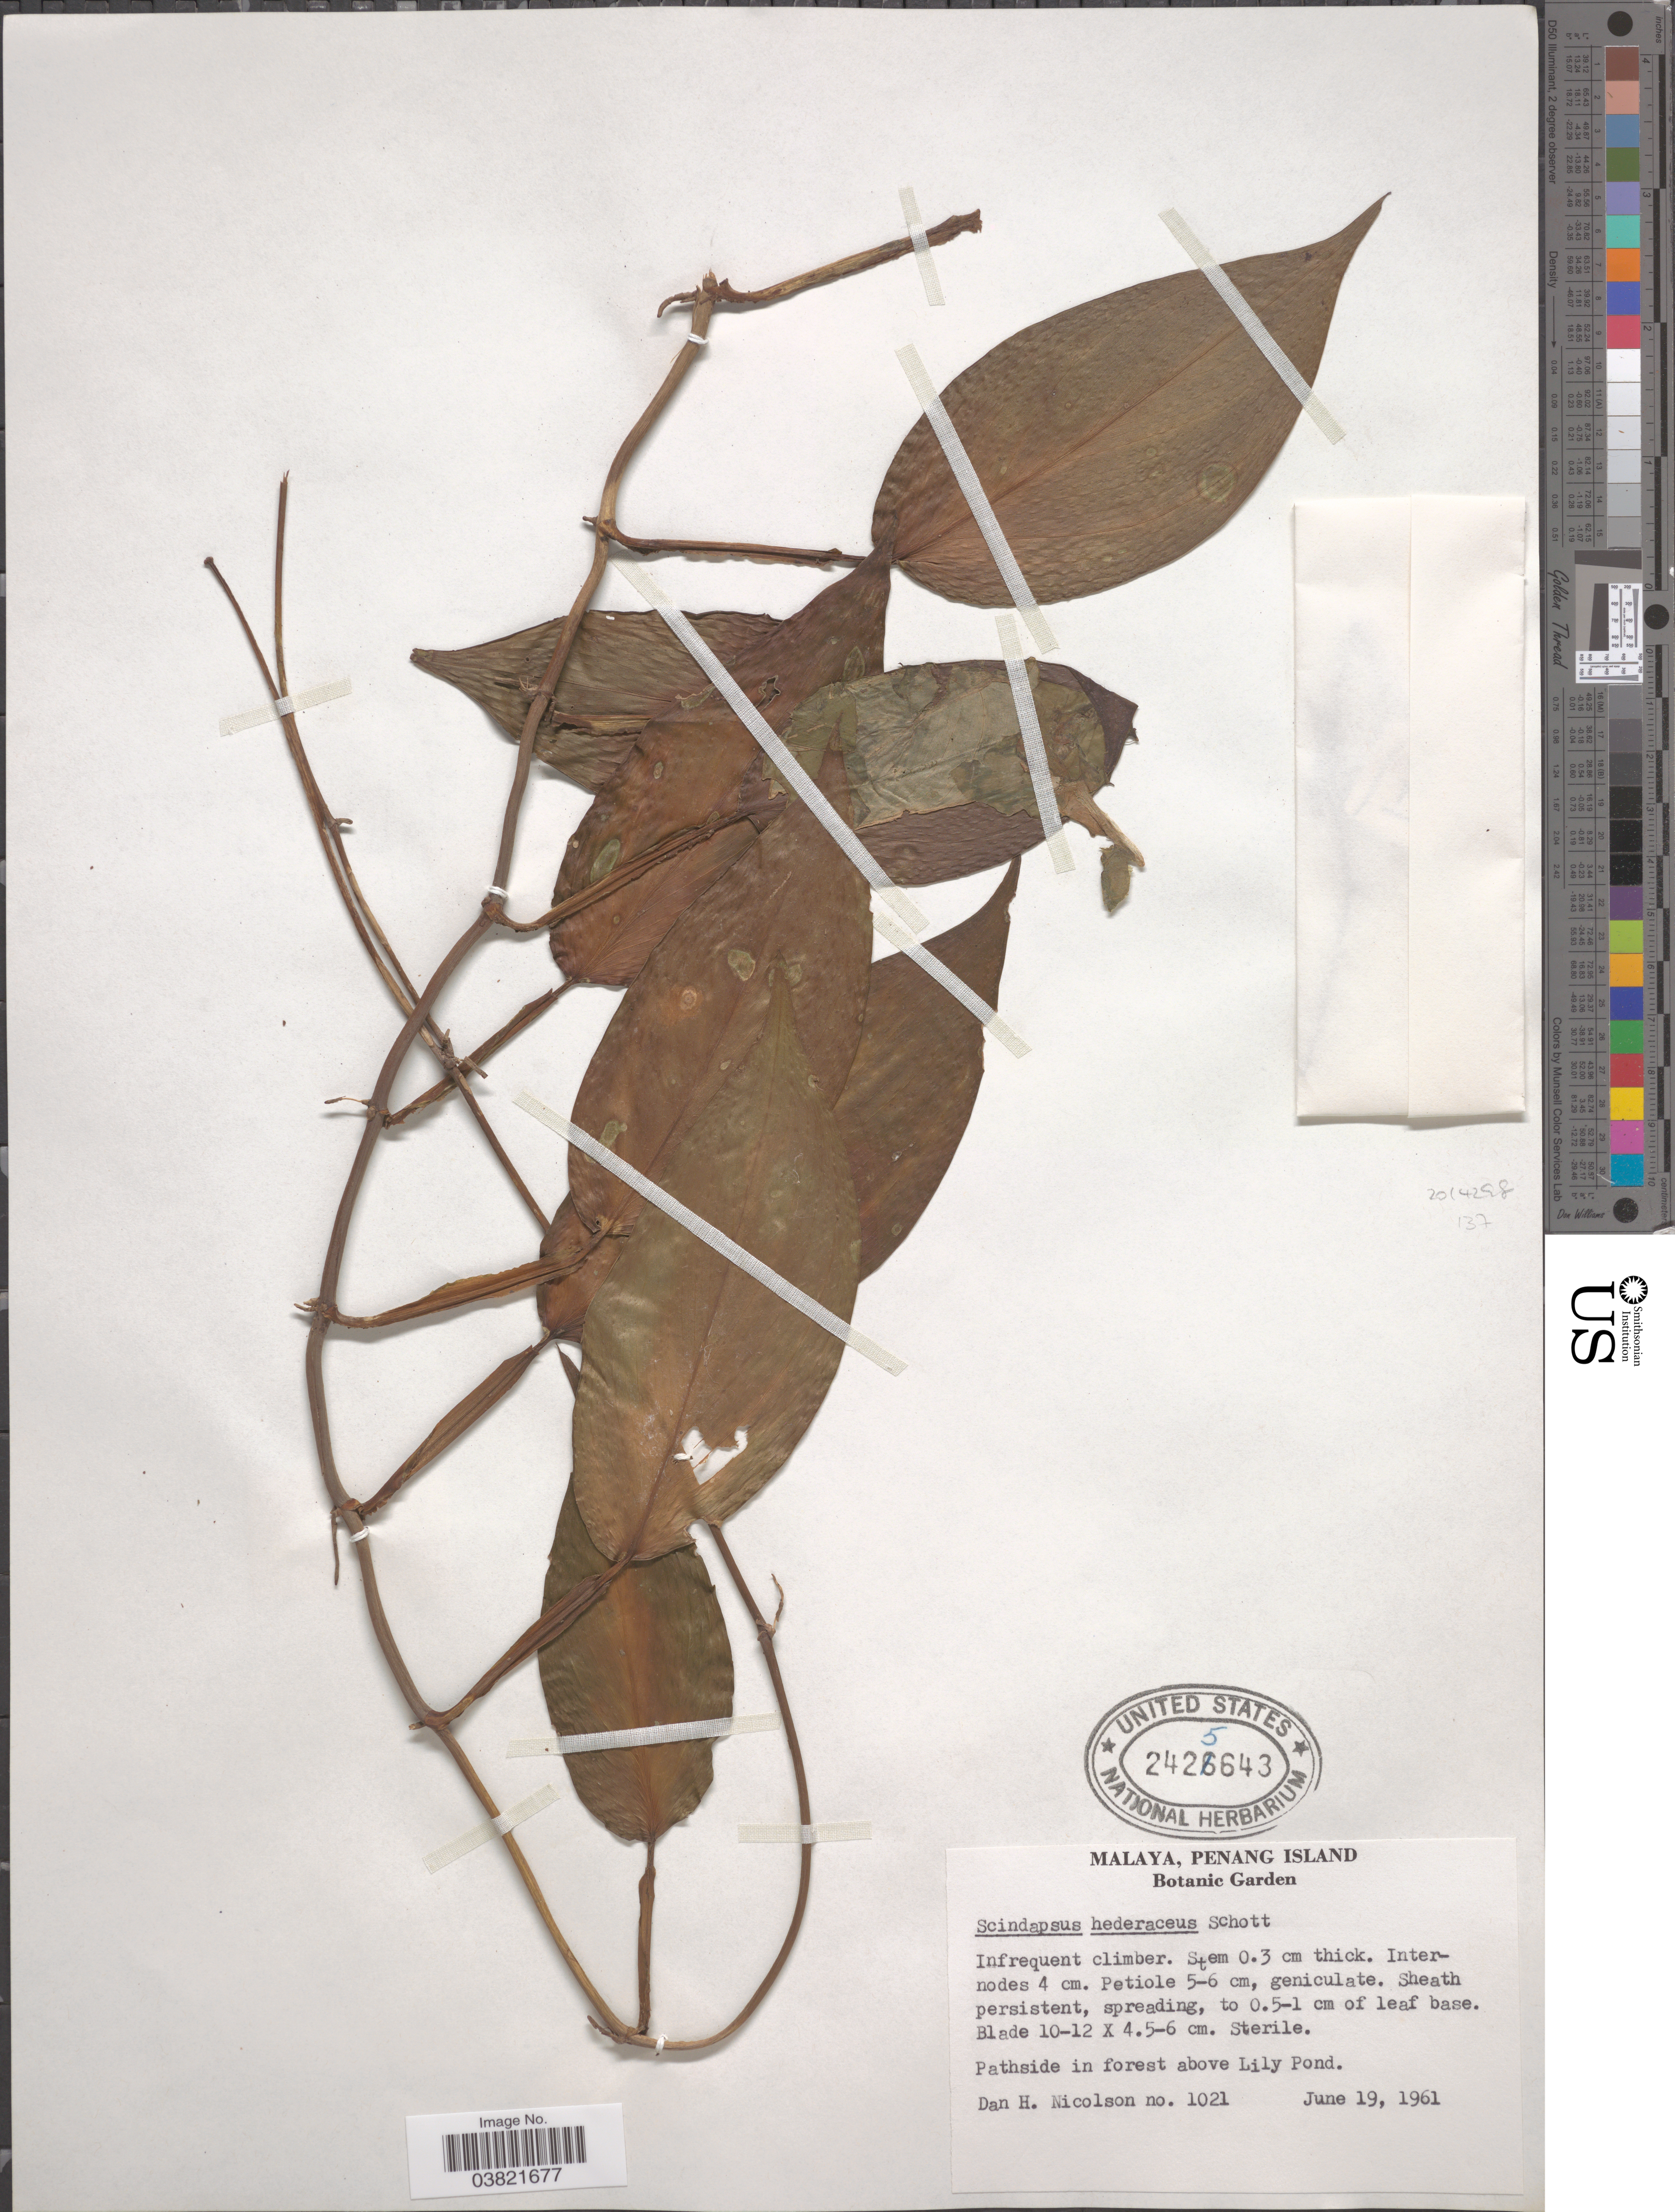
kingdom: Plantae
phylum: Tracheophyta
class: Liliopsida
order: Alismatales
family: Araceae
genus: Scindapsus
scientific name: Scindapsus hederaceus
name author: Miq.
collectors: D. H. Nicolson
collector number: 1021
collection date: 1961-06-19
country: Malaysia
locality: Malaya, Penang Island. Botanic Garden. Pathside in forest above Lily Pond.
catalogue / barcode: US 2425643